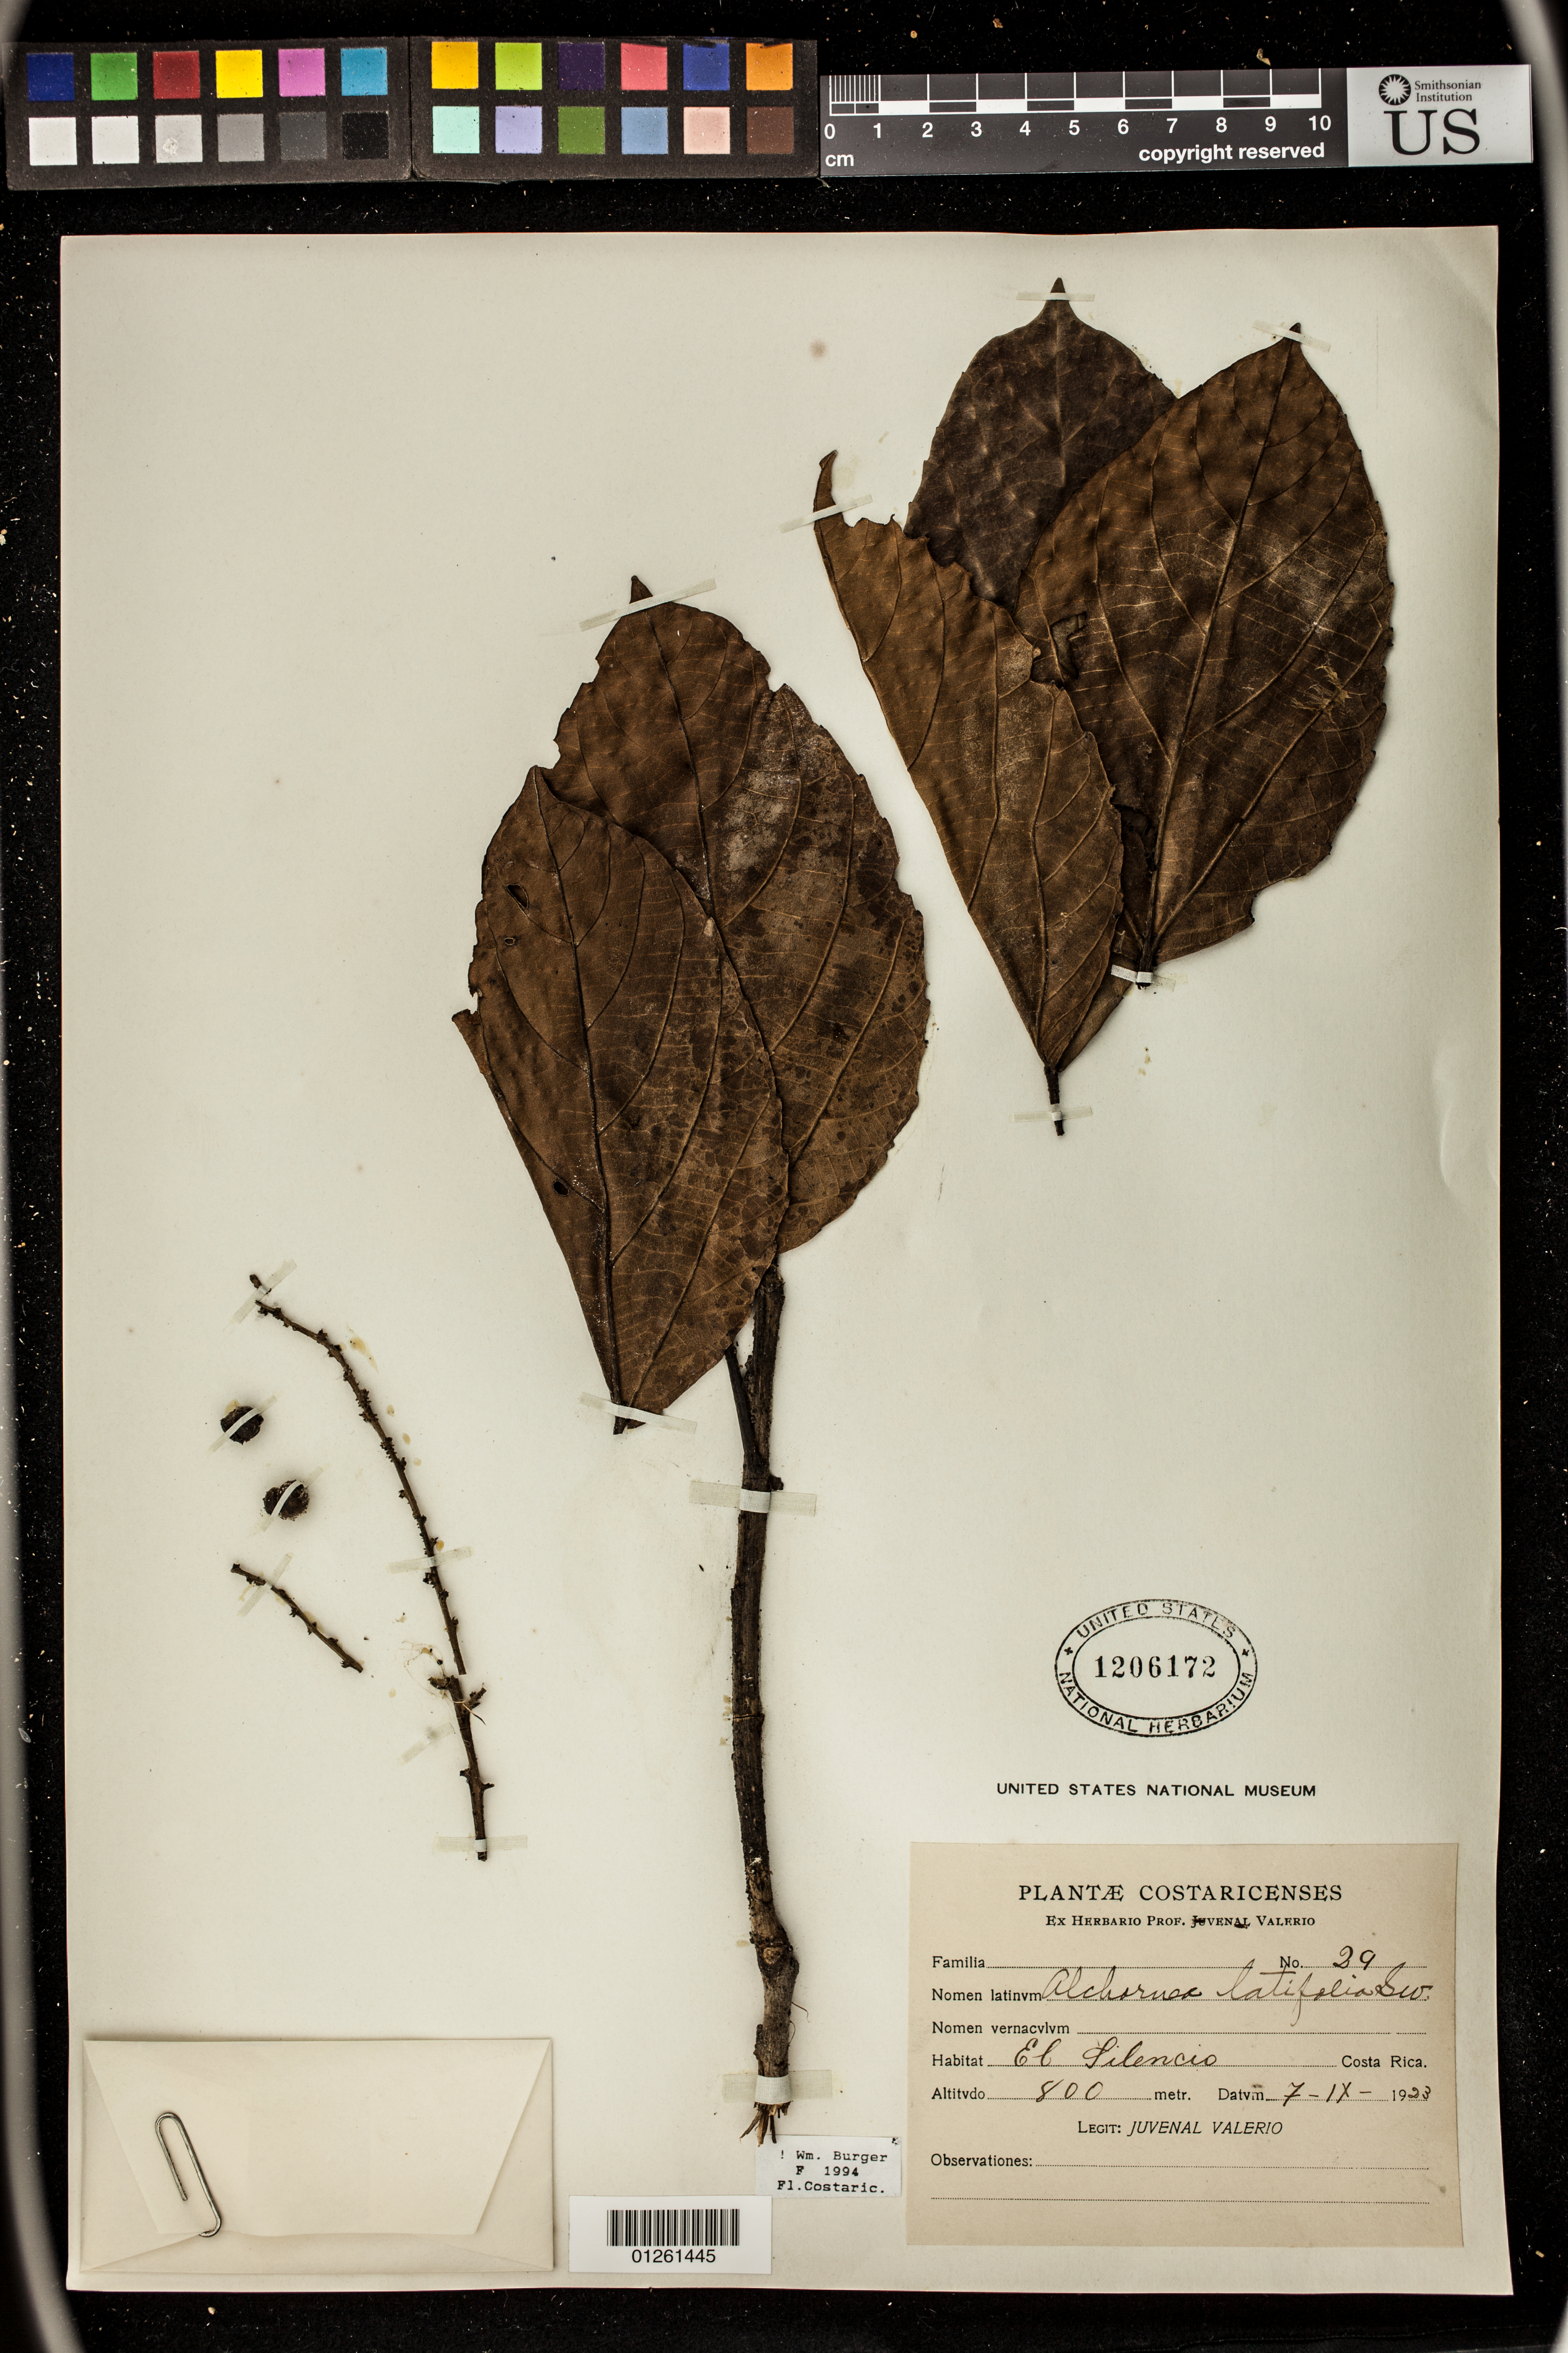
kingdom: Plantae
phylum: Tracheophyta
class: Magnoliopsida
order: Malpighiales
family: Euphorbiaceae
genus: Alchornea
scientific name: Alchornea latifolia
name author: Sw.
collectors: J. Valerio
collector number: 29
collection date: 1923-09-07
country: Costa Rica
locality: El Silencio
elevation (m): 800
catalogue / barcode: US 1206172